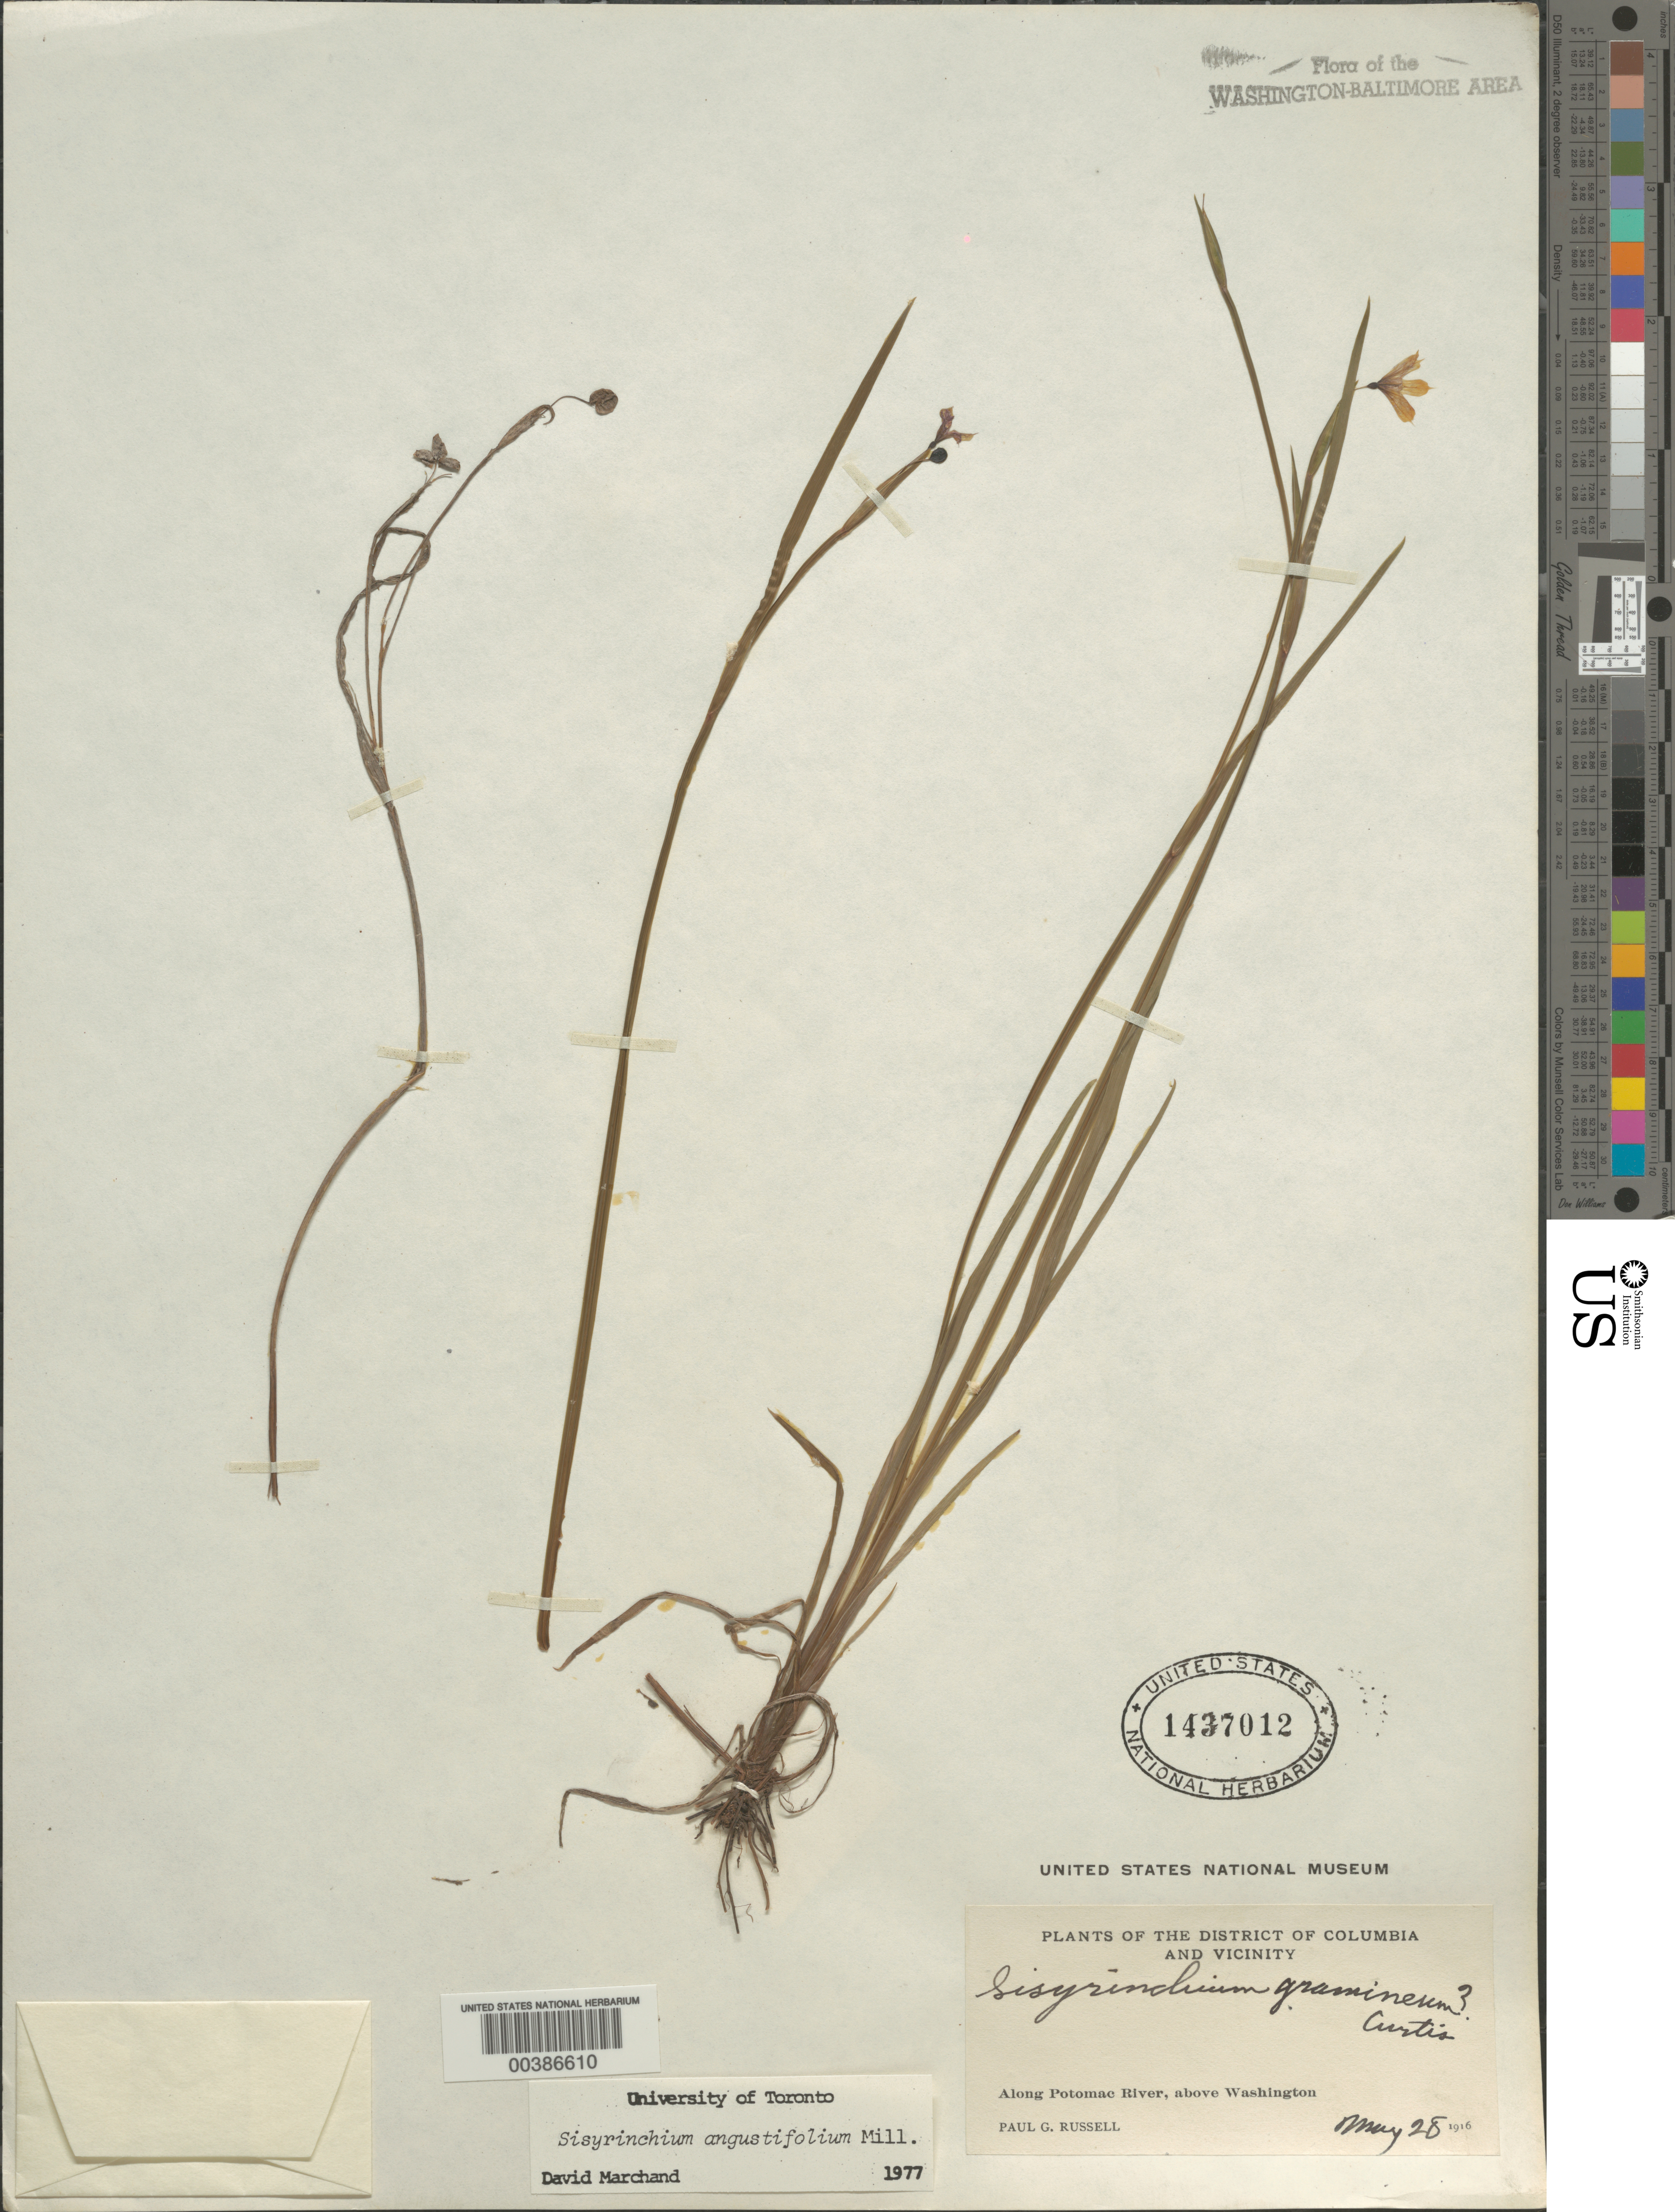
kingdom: Plantae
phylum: Tracheophyta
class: Liliopsida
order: Asparagales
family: Iridaceae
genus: Sisyrinchium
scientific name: Sisyrinchium angustifolium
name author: Mill.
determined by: Marchand, D.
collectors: P. G. Russell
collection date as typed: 28 May 1916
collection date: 1916-05-28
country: United States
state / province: District of Columbia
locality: Washington DC area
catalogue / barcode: US 1437012